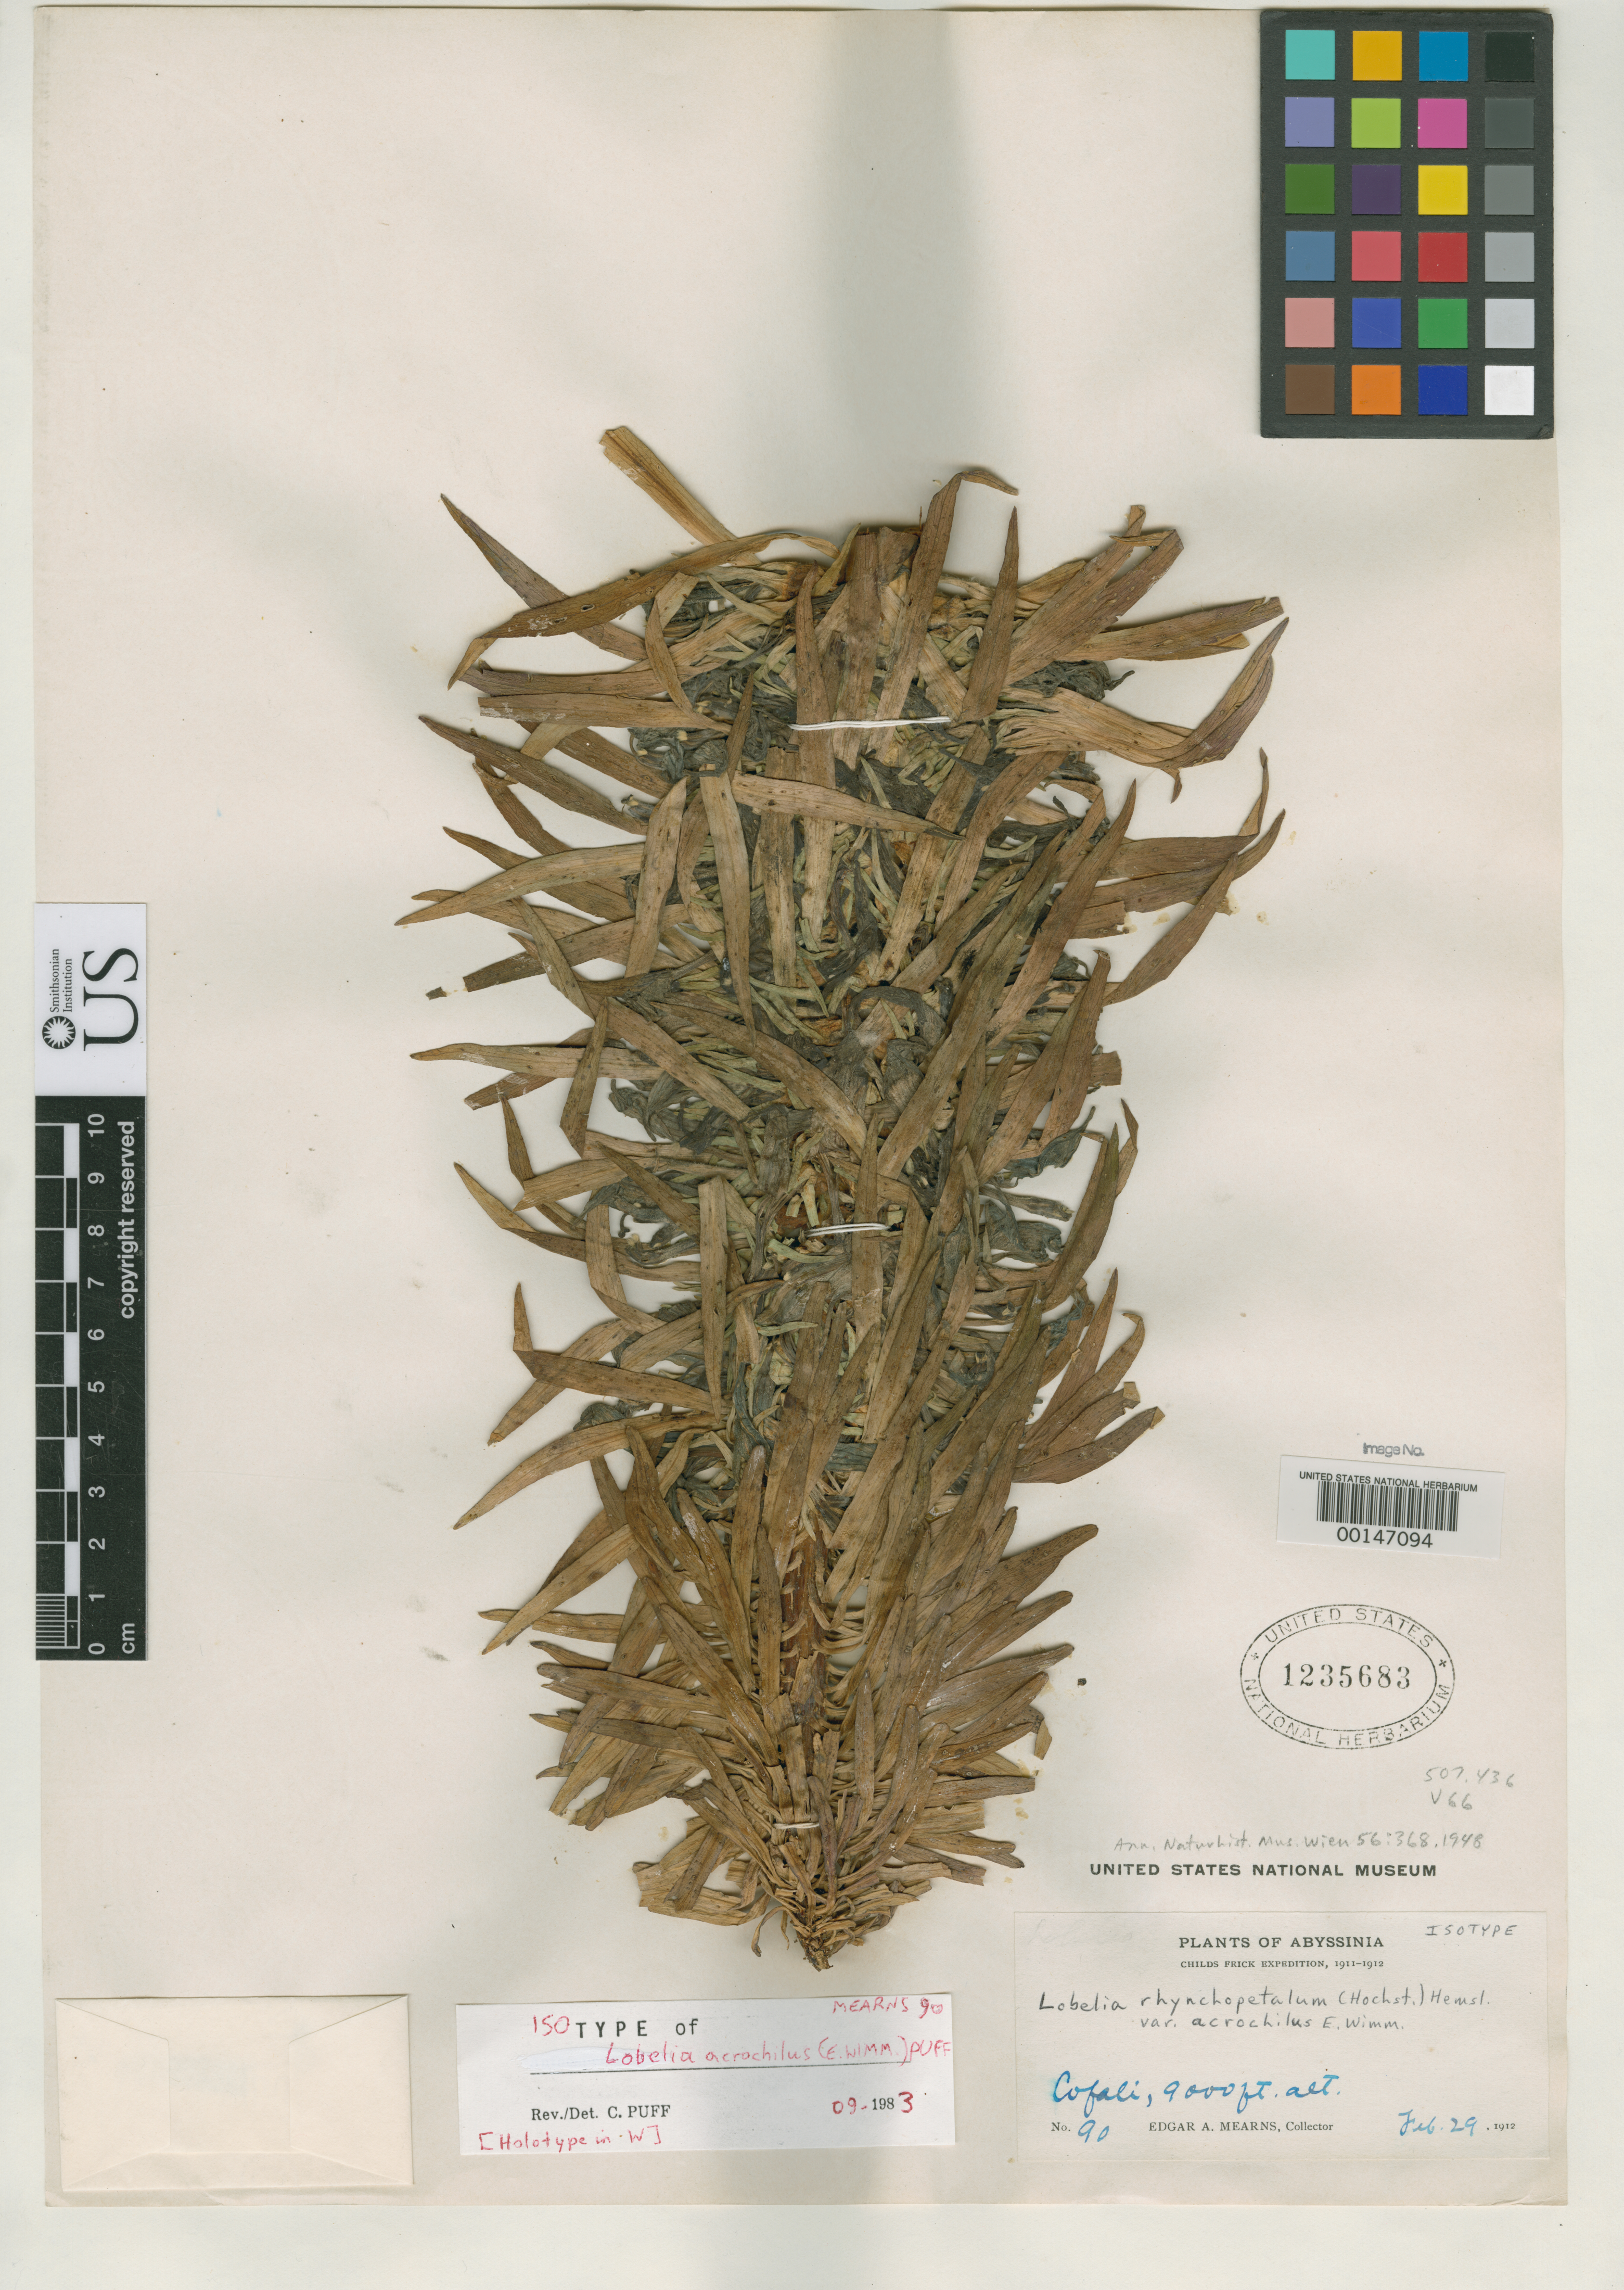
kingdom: Plantae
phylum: Tracheophyta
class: Magnoliopsida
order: Asterales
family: Campanulaceae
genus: Lobelia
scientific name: Lobelia rhynchopetalum var. acrochilus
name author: E. Wimm.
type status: Isotype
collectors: E. A. Mearns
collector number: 90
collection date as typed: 29 Feb 1912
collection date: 1912-02-29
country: Ethiopia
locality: Cofali.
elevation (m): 2743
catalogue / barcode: US 1235683